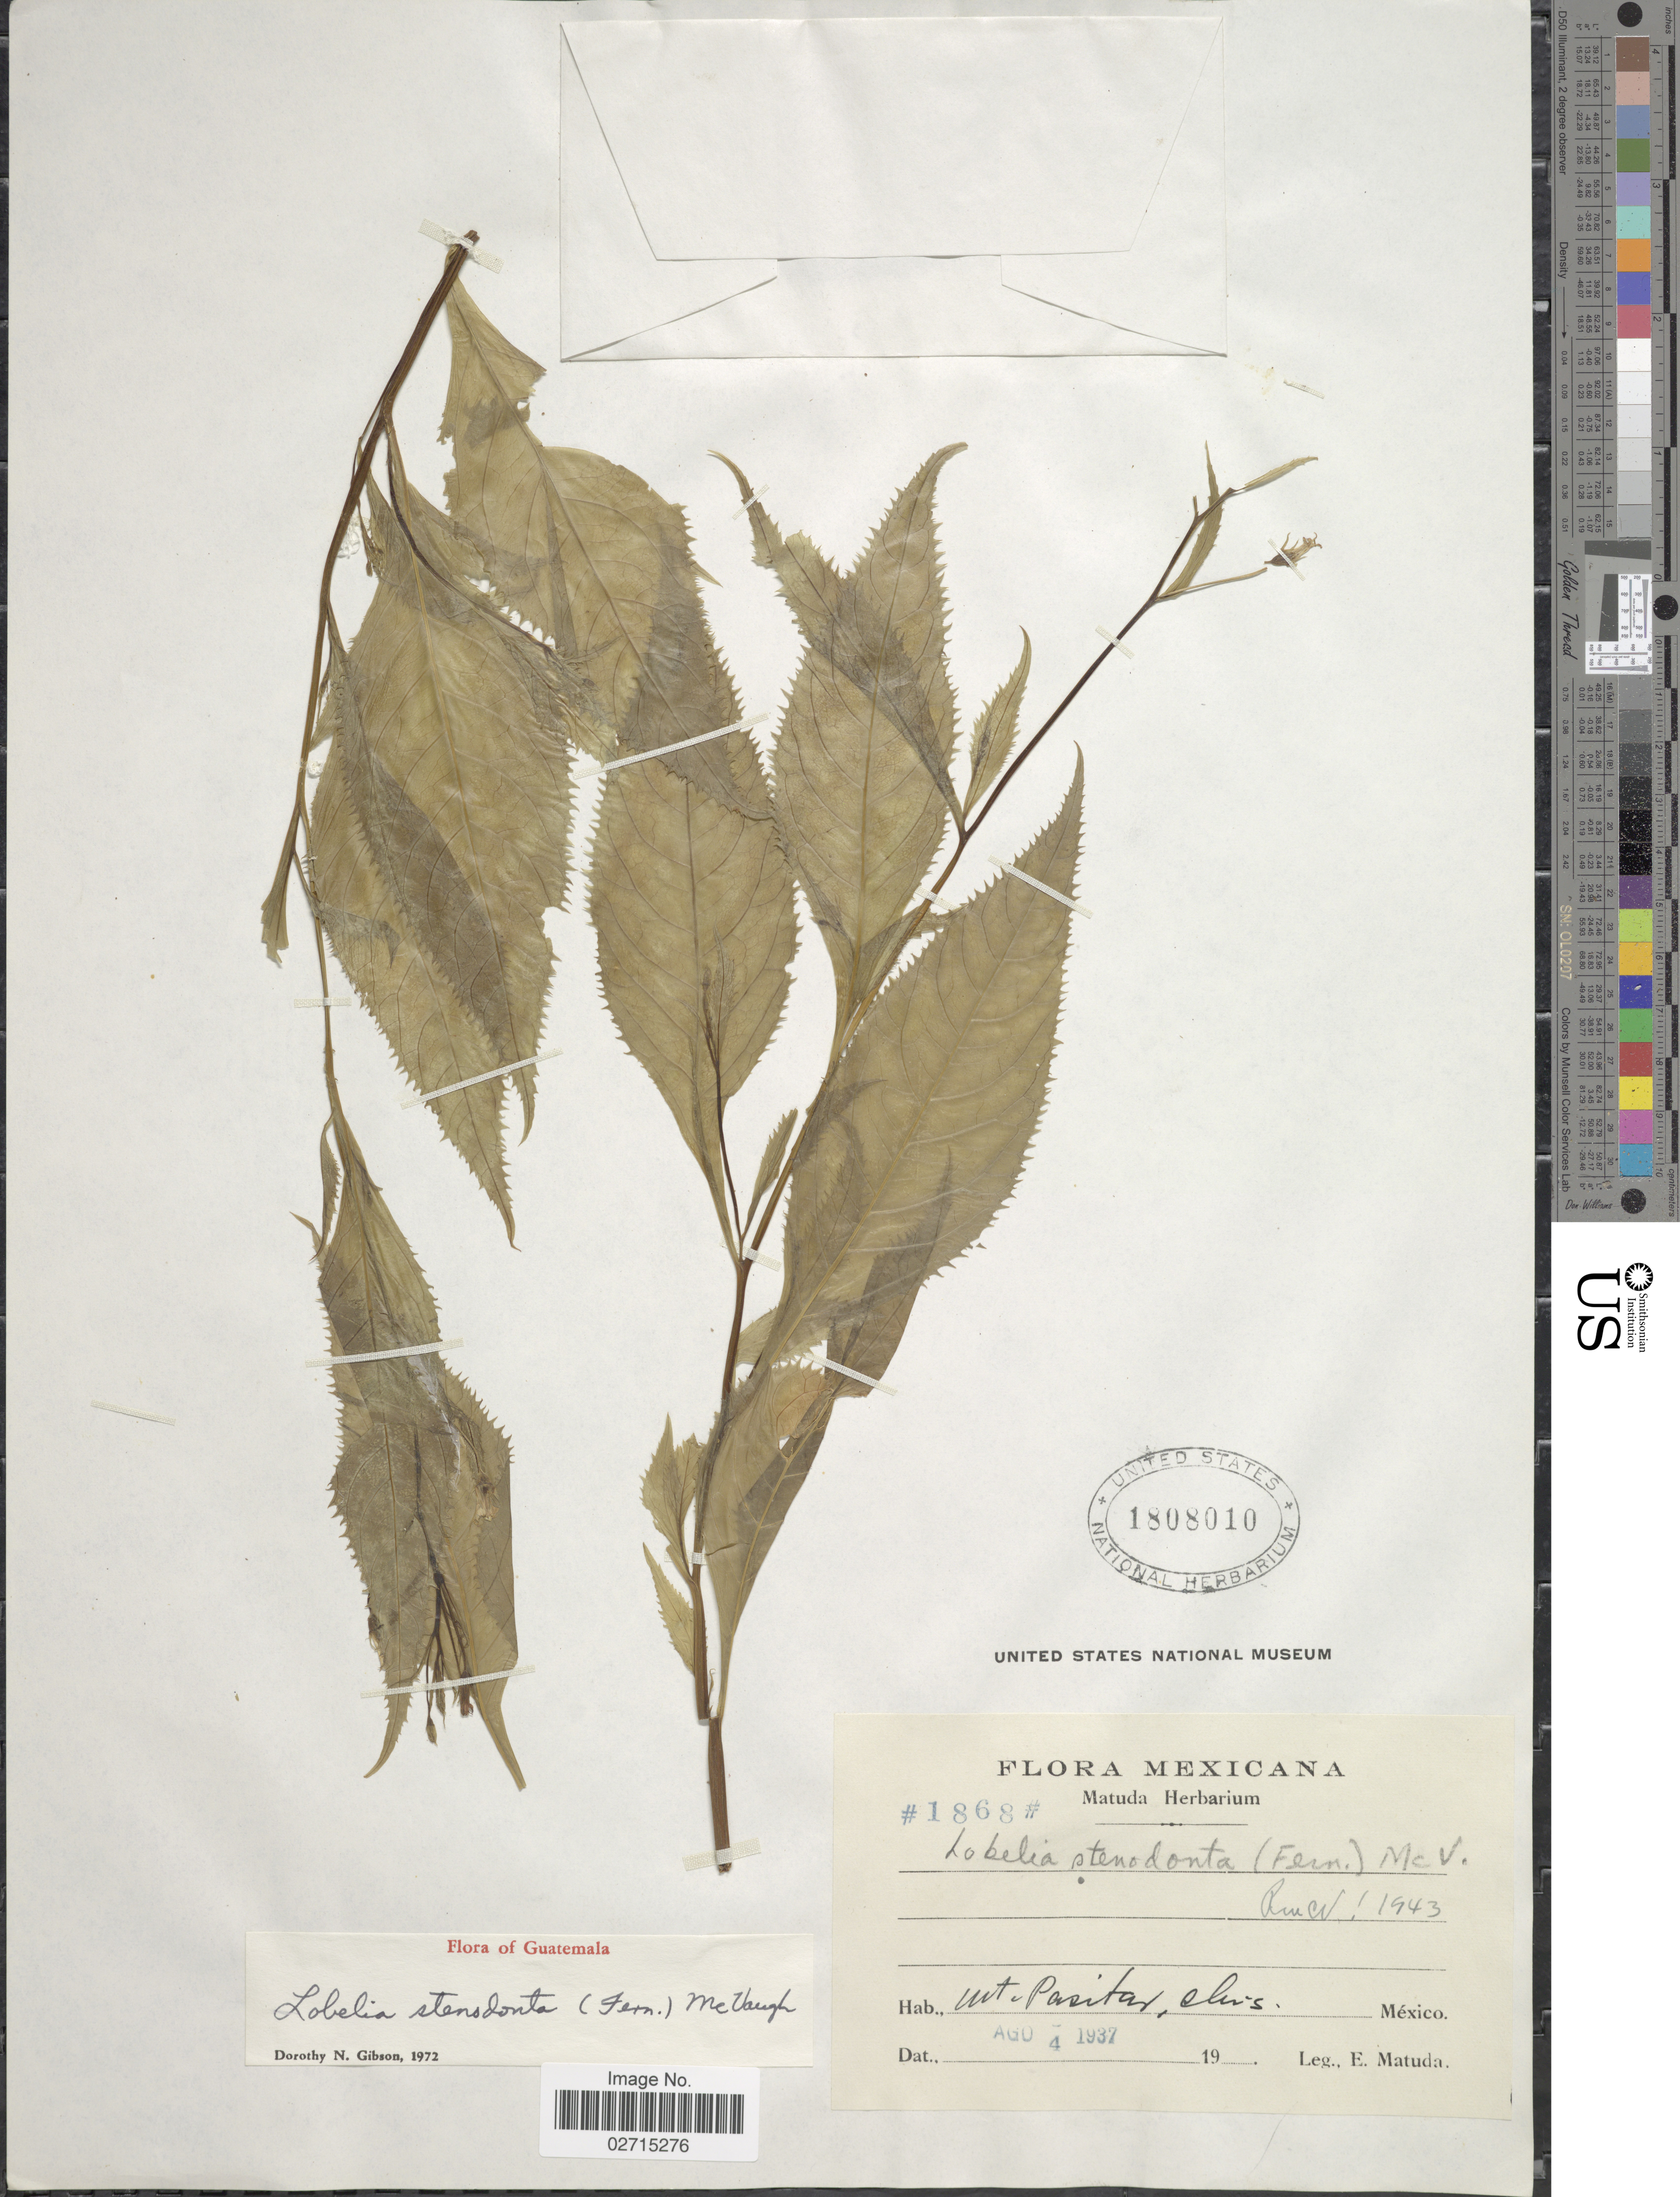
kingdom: Plantae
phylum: Tracheophyta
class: Magnoliopsida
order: Asterales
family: Campanulaceae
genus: Lobelia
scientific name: Lobelia stenodonta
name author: (Fernald) McVaugh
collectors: E. Matuda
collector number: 1868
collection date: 1937-08-04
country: Mexico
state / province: Chiapas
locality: Mt Pasitas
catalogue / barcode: US 1808010